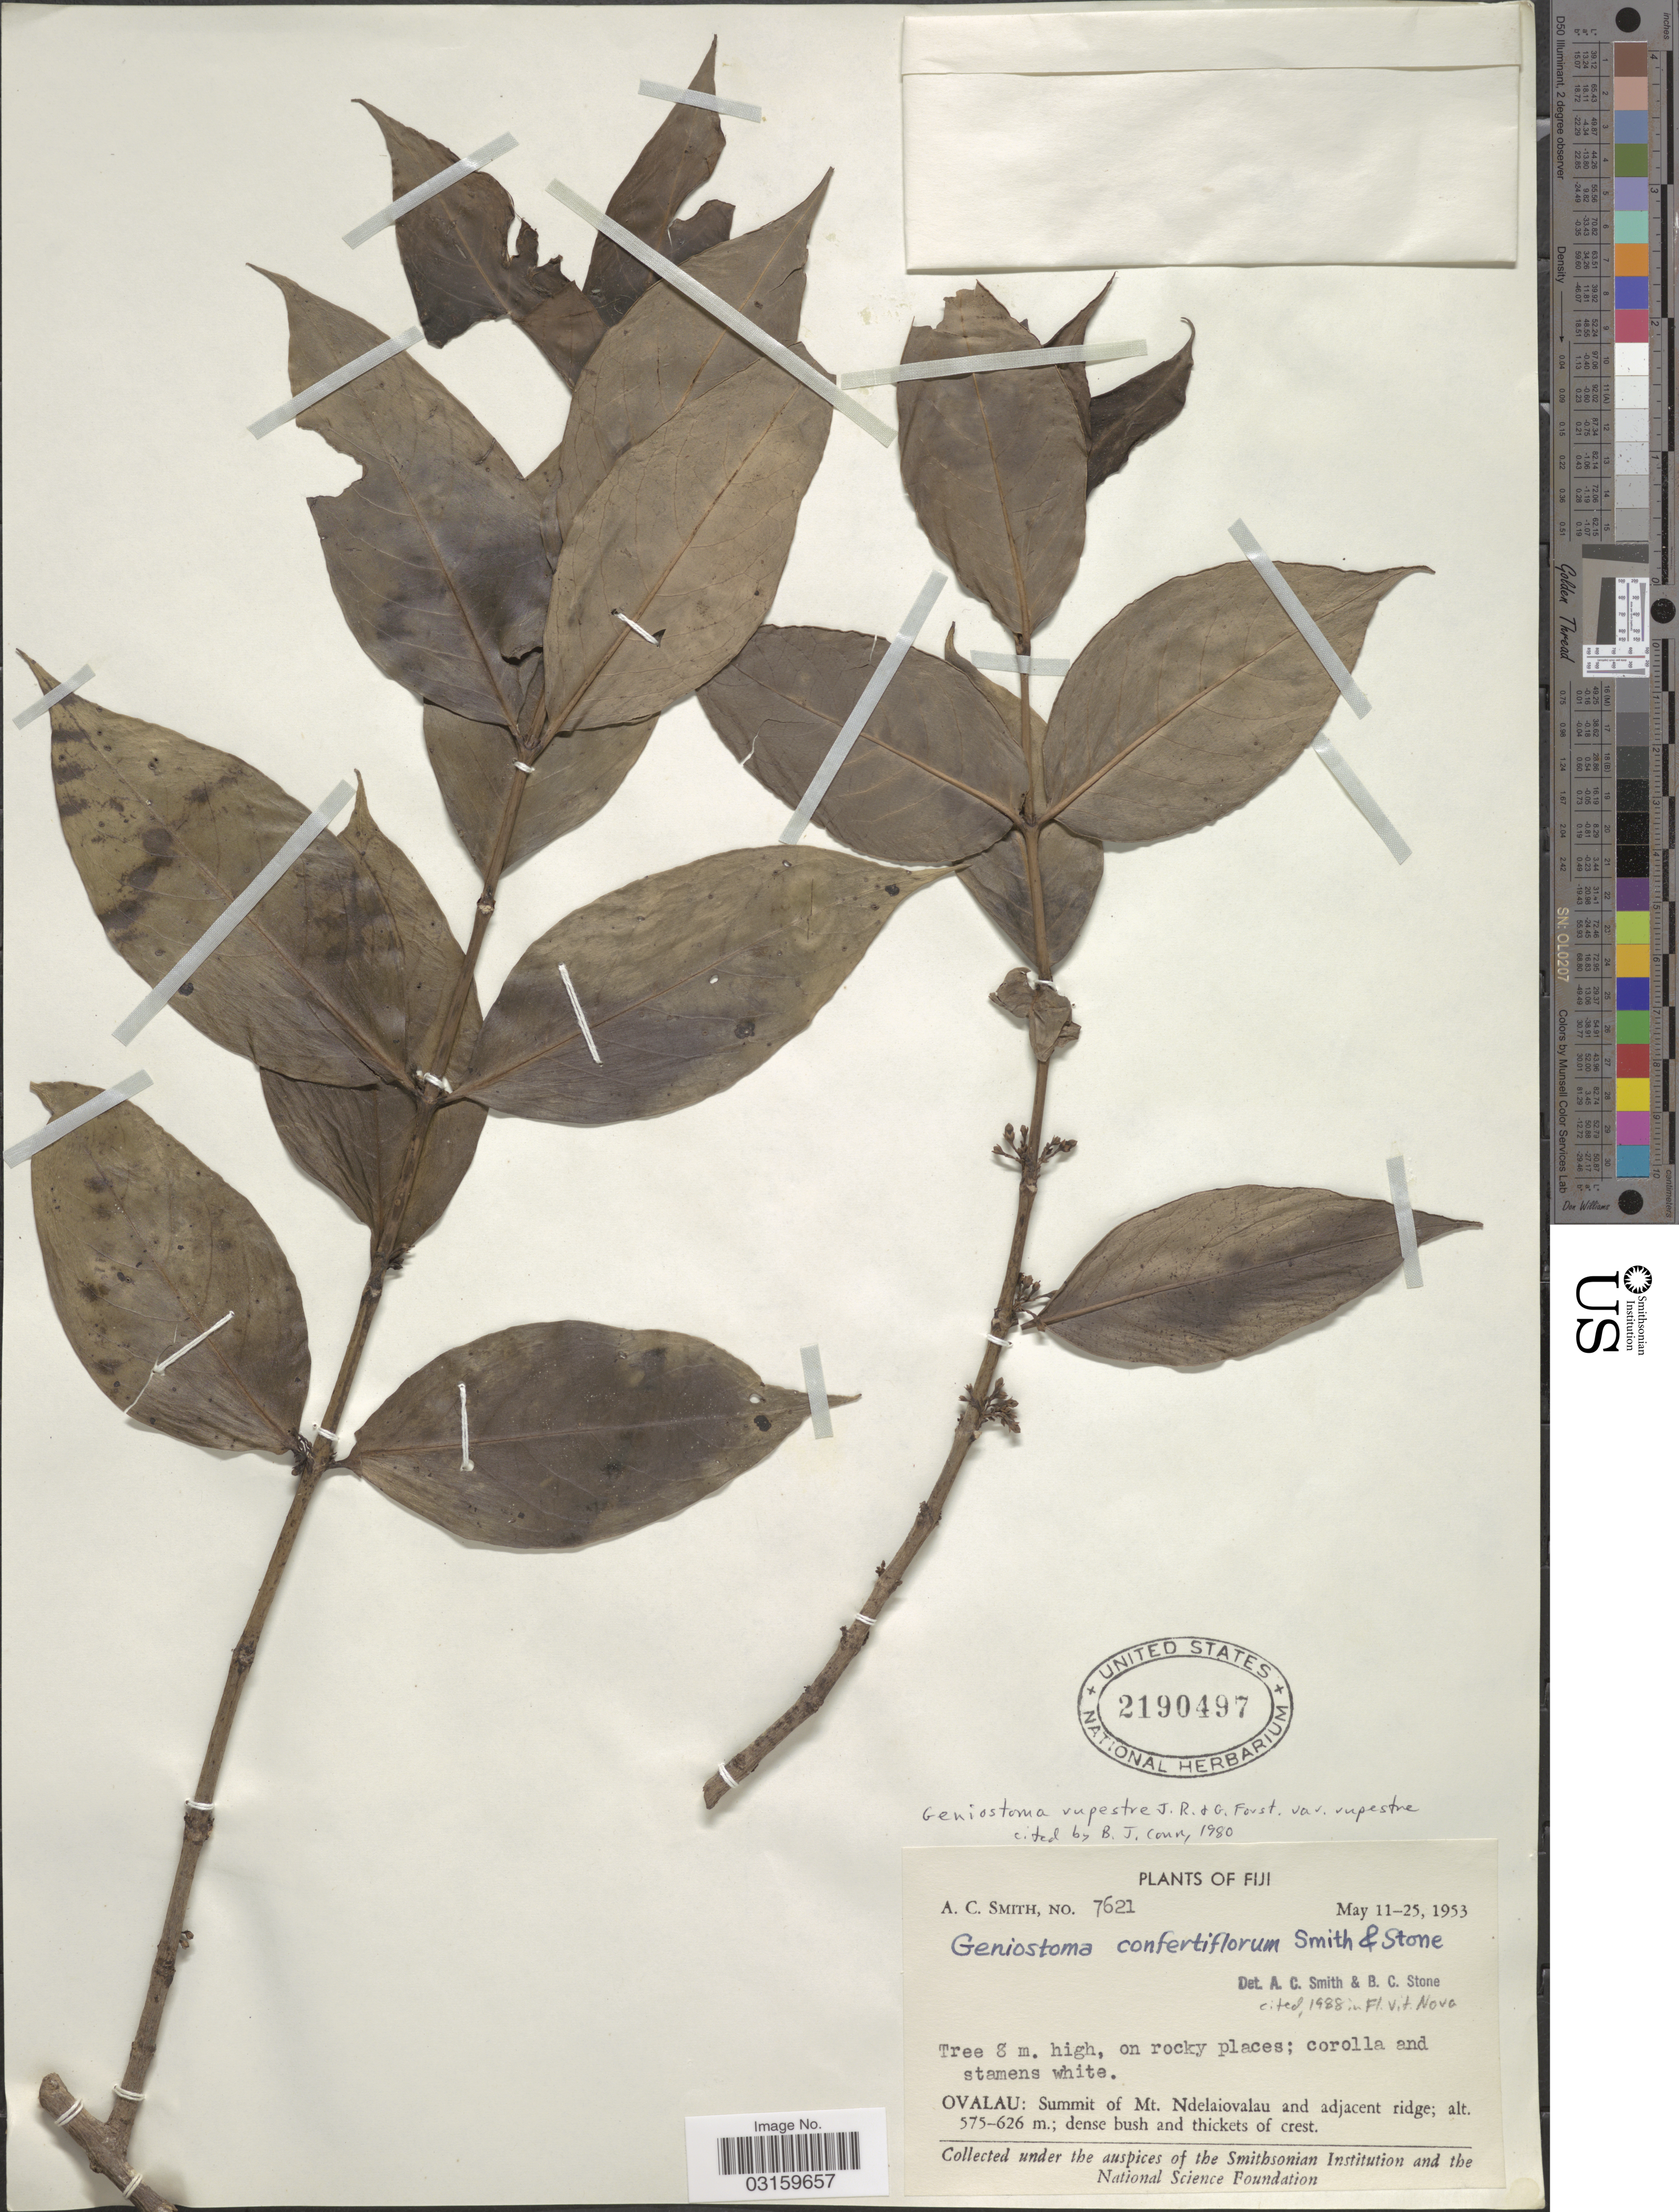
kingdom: Plantae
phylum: Tracheophyta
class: Magnoliopsida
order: Gentianales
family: Loganiaceae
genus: Geniostoma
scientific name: Geniostoma rupestre var. rupestre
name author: J.R. Forst. & G. Forst.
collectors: A. C. Smith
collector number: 7621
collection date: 1953-05-11/1953-05-25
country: Fiji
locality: Ovalau: Summit of Mt. Ndelaiovalau and adjacent ridge.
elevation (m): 575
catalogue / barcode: US 2190497